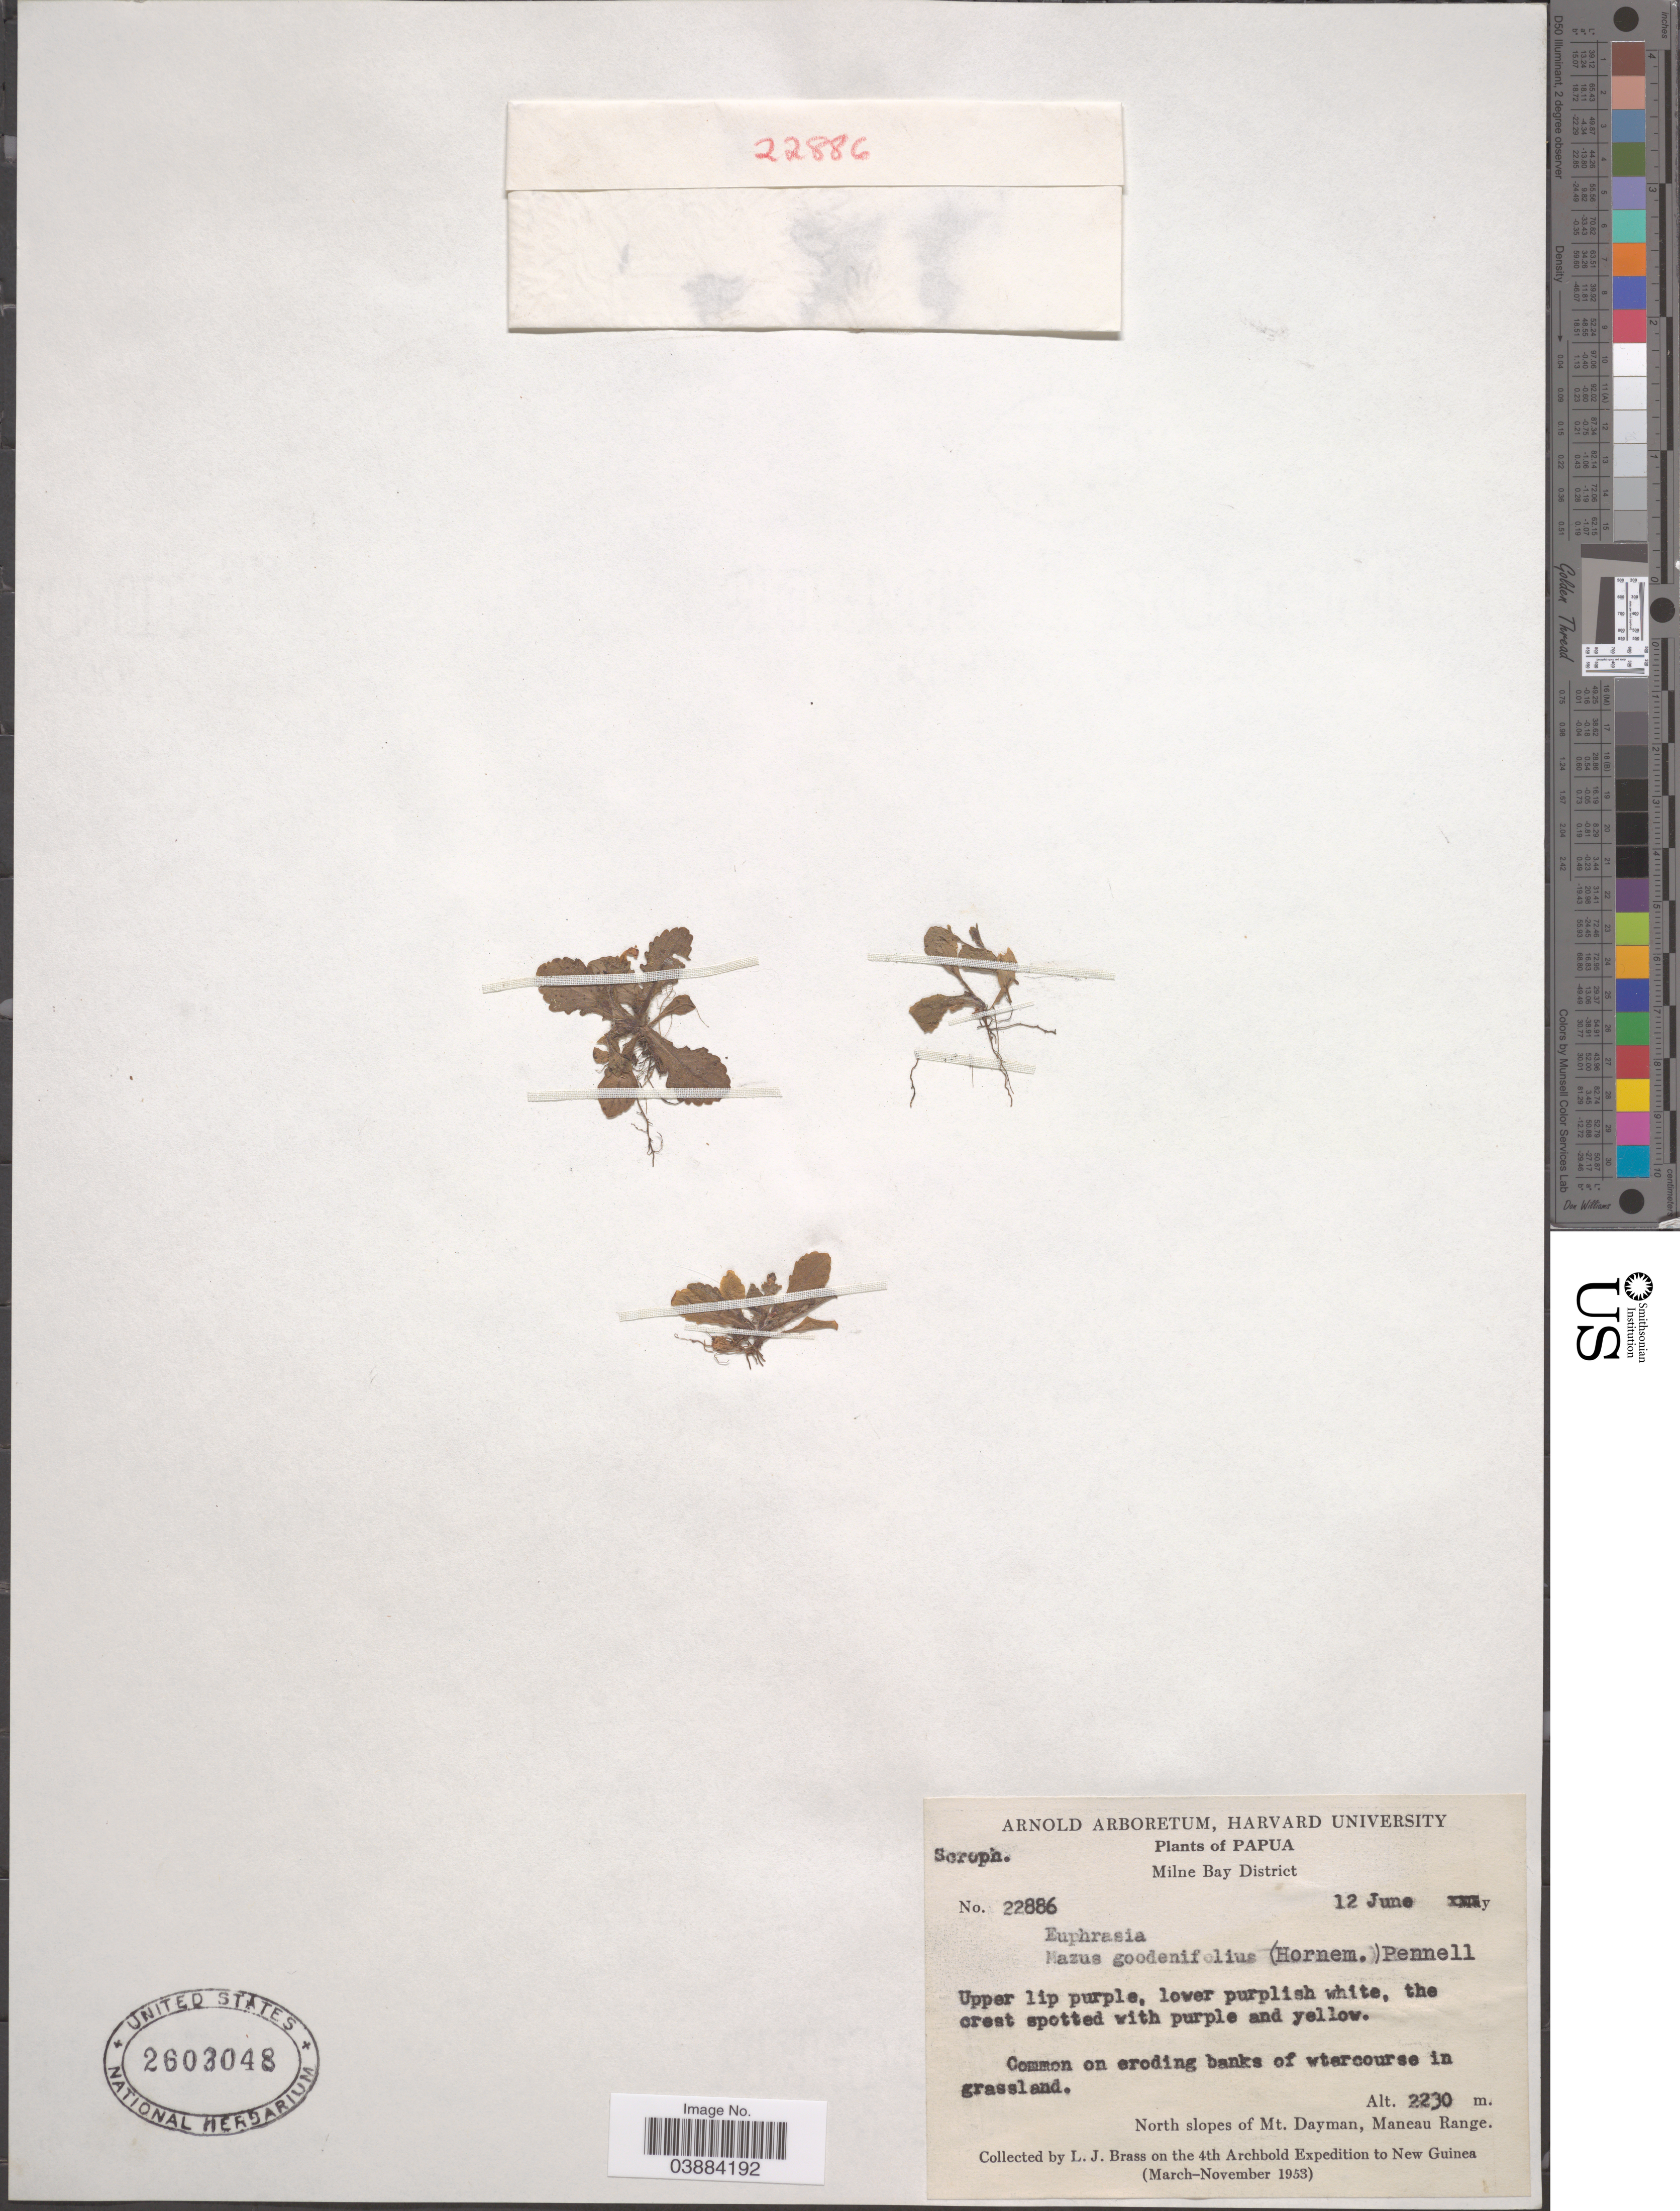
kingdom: Plantae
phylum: Tracheophyta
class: Magnoliopsida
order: Lamiales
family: Mazaceae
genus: Mazus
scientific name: Mazus goodenifolius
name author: (Hornem.) Pennell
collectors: L. J. Brass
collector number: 22886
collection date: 1953-06-12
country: Papua New Guinea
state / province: Milne Bay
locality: New Guinea. Milne Bay District. North slopes of Mt. Dayman, Maneau Range.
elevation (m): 2230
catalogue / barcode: US 2603048